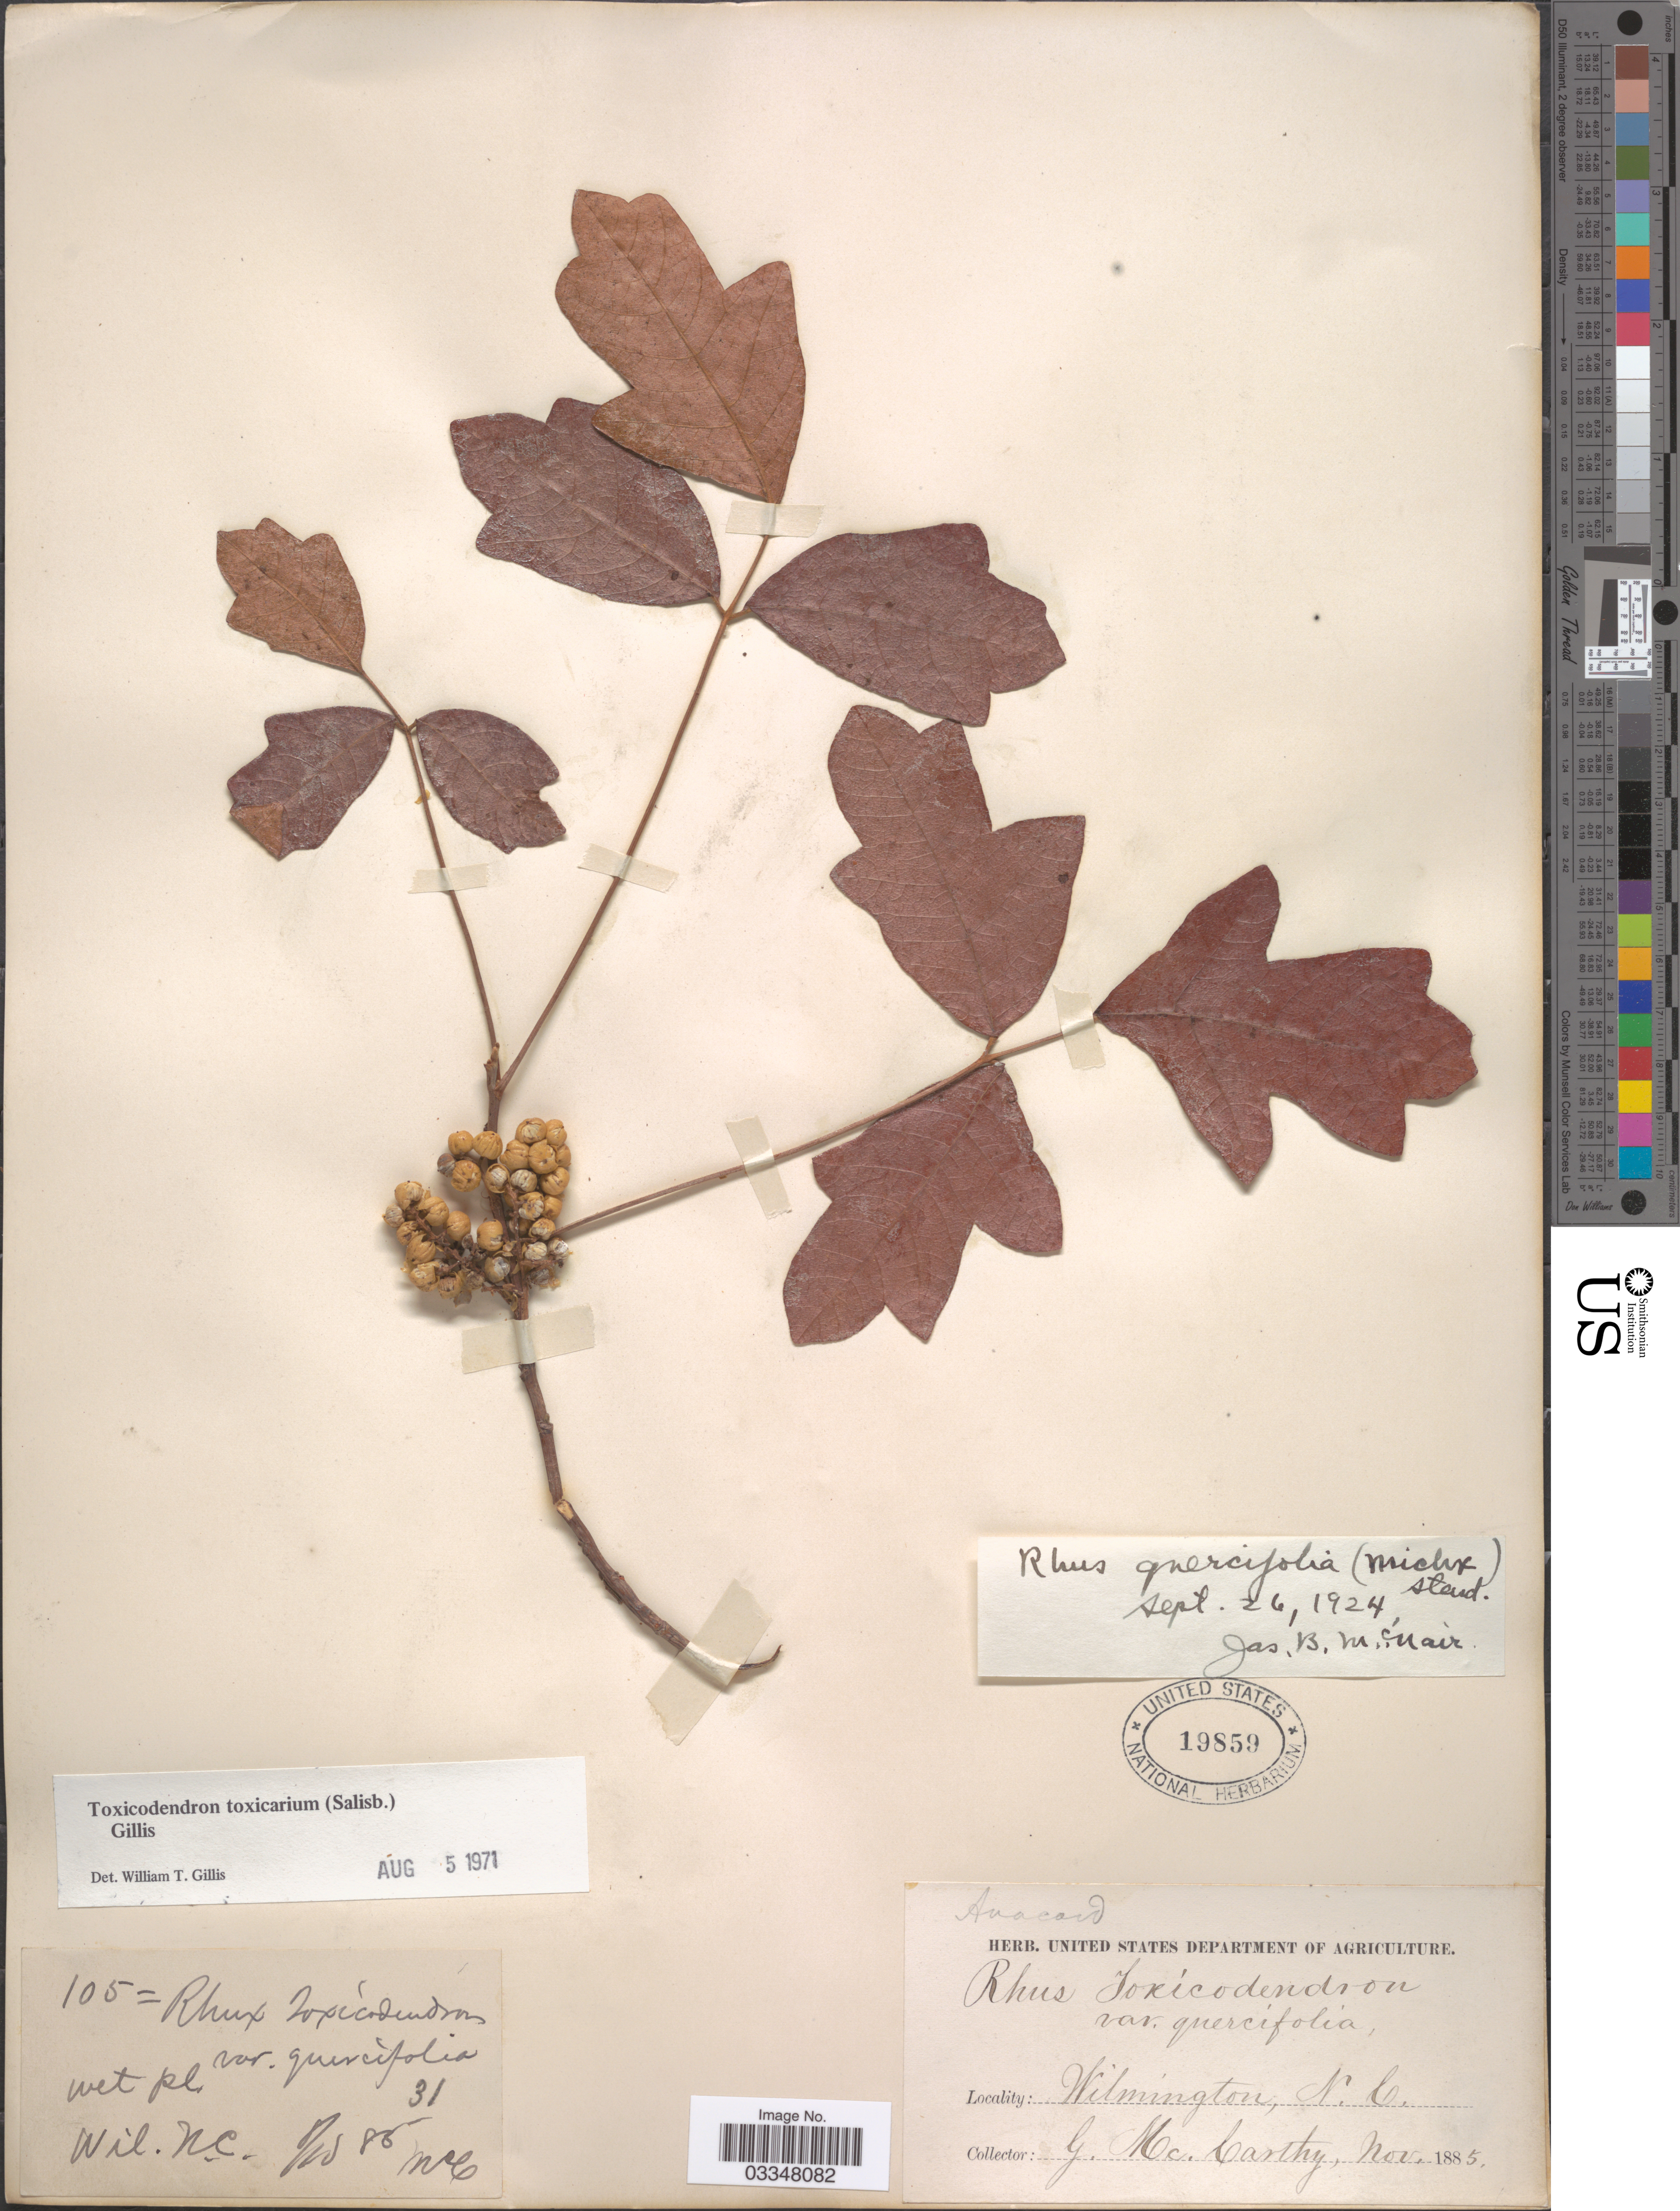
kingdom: Plantae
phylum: Tracheophyta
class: Magnoliopsida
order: Sapindales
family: Anacardiaceae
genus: Toxicodendron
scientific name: Toxicodendron toxicarium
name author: Gillis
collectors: G. McCarthy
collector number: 105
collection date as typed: Transcribed d/m/y: 31/11/1885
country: United States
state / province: North Carolina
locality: Wilington.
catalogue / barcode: US 19859